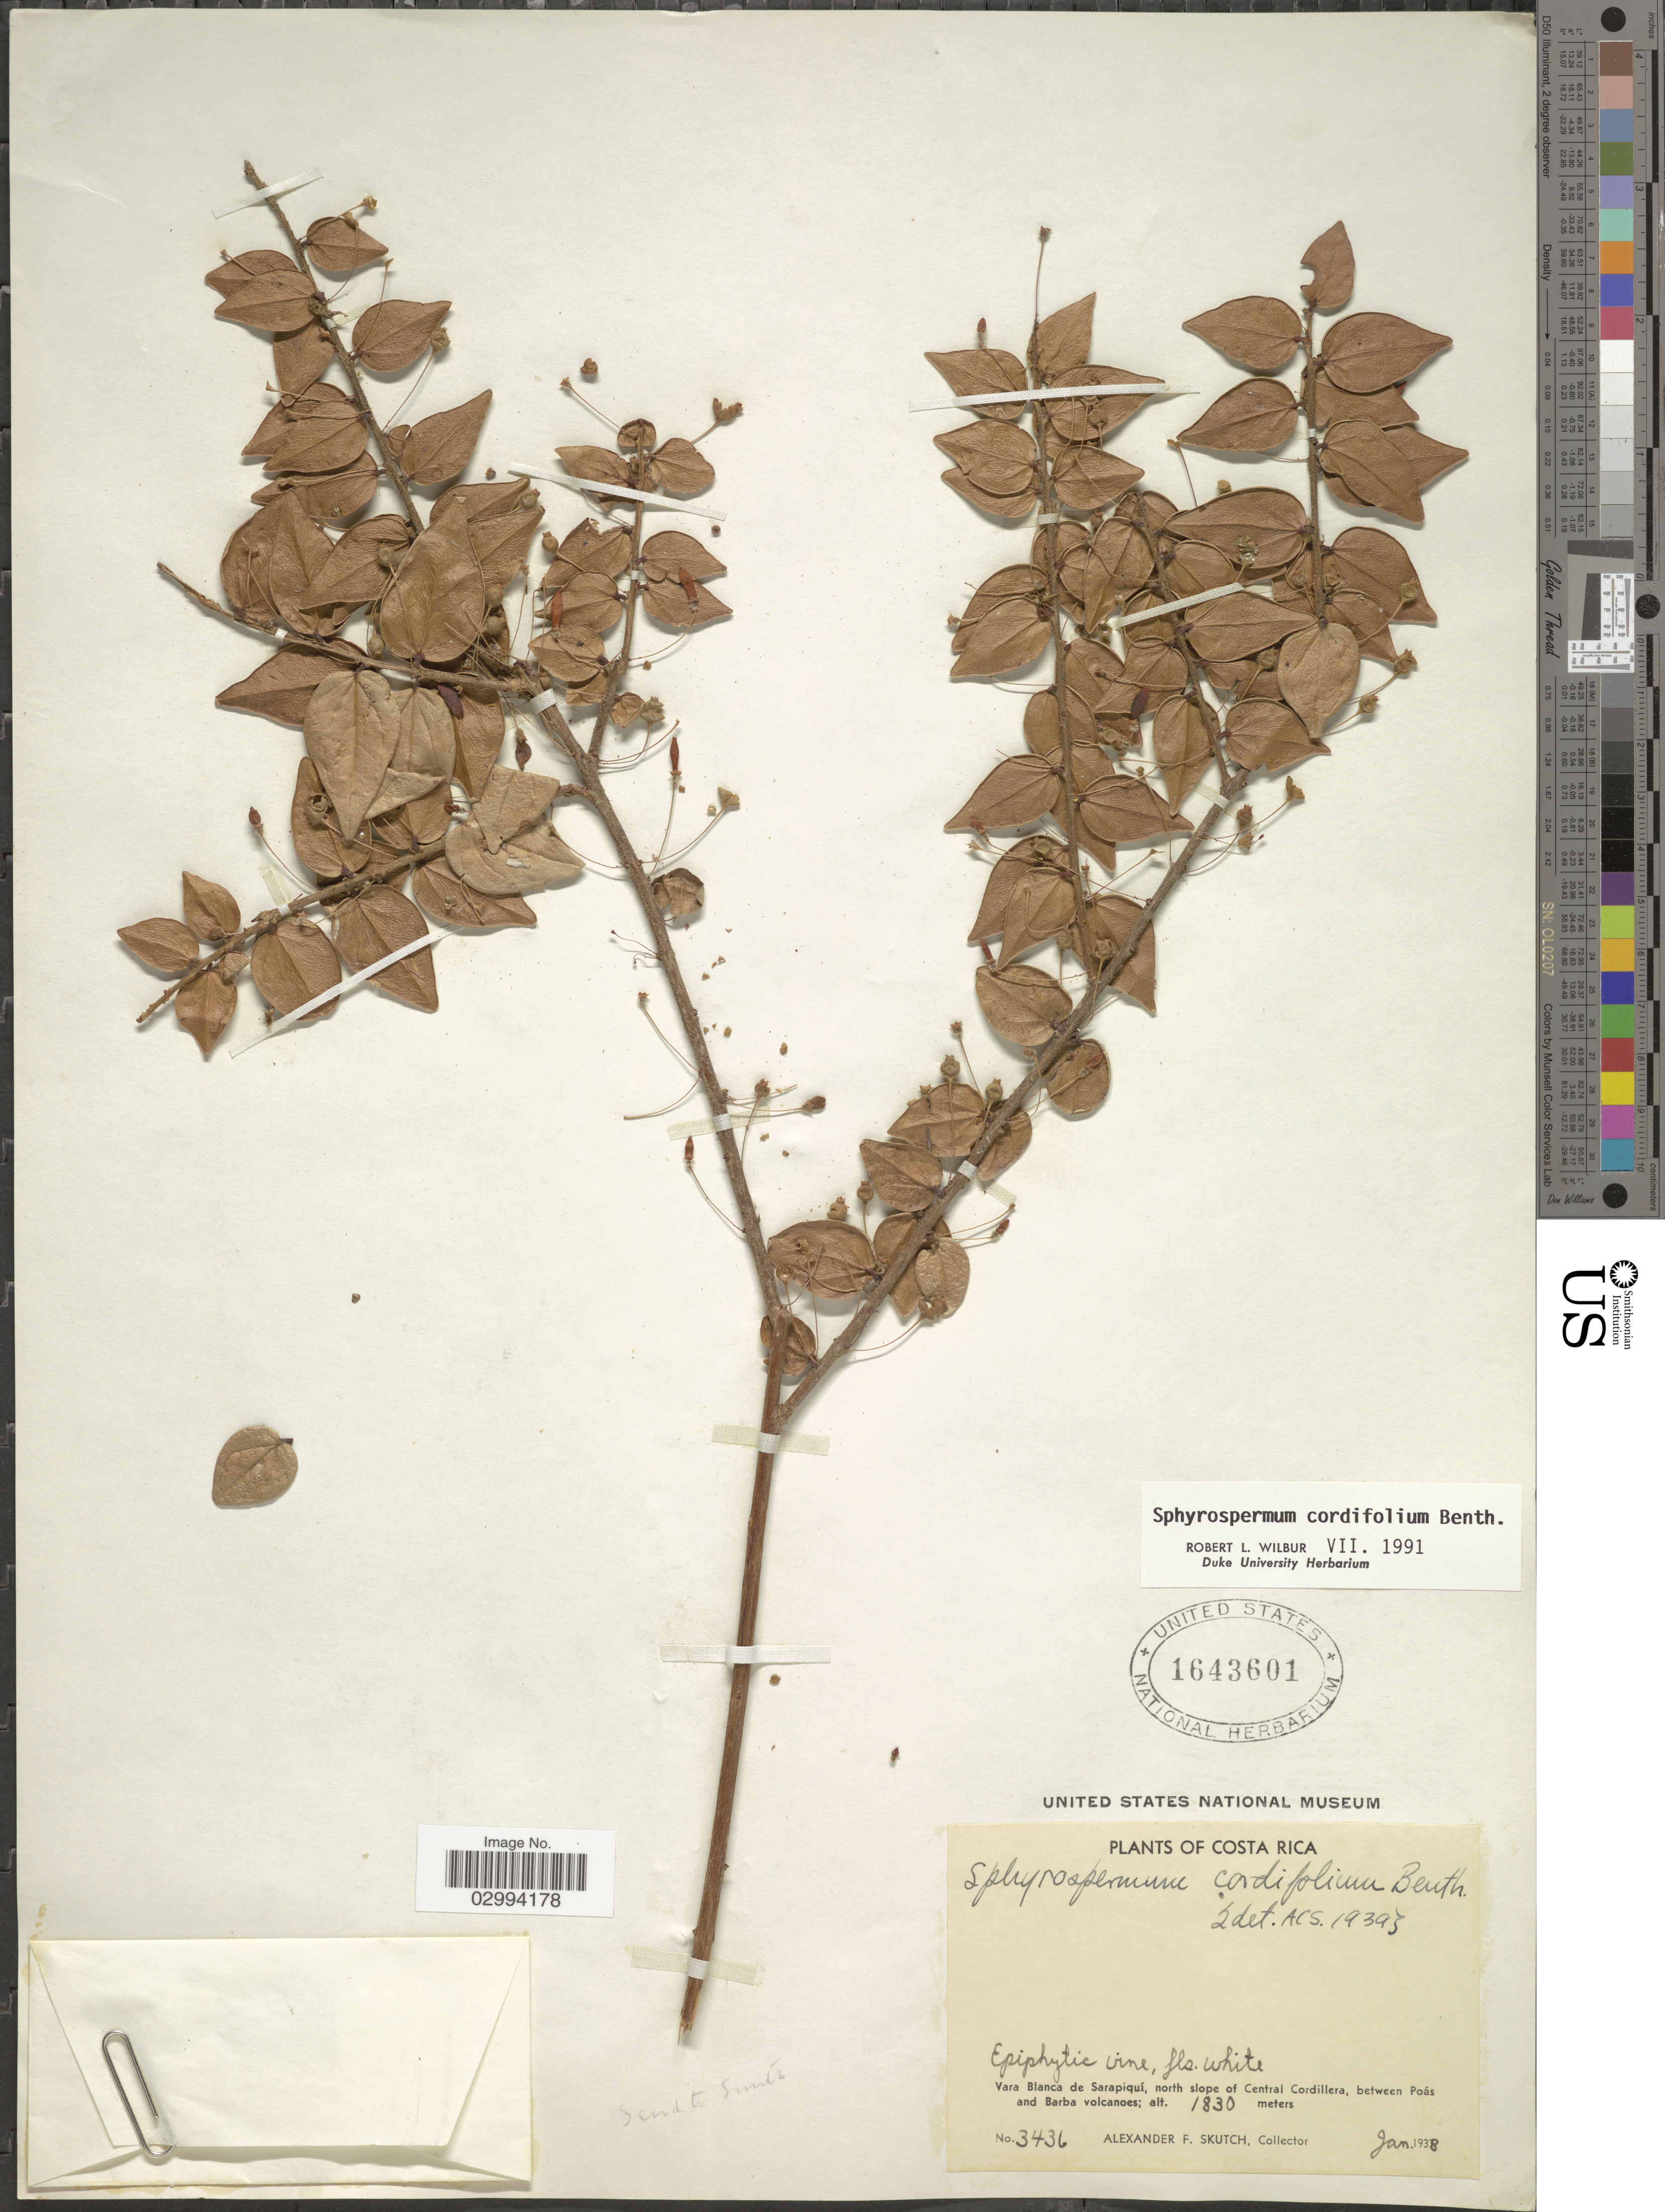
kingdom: Plantae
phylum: Tracheophyta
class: Magnoliopsida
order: Ericales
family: Ericaceae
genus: Sphyrospermum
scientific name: Sphyrospermum cordifolium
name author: Benth.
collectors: A. F. Skutch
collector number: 3436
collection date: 1938-01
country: Costa Rica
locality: Vara Blanca de Sarapiquí, north slope of Central Cordillera, between Poás and Barba volcanoes.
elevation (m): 1830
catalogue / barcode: US 1643601